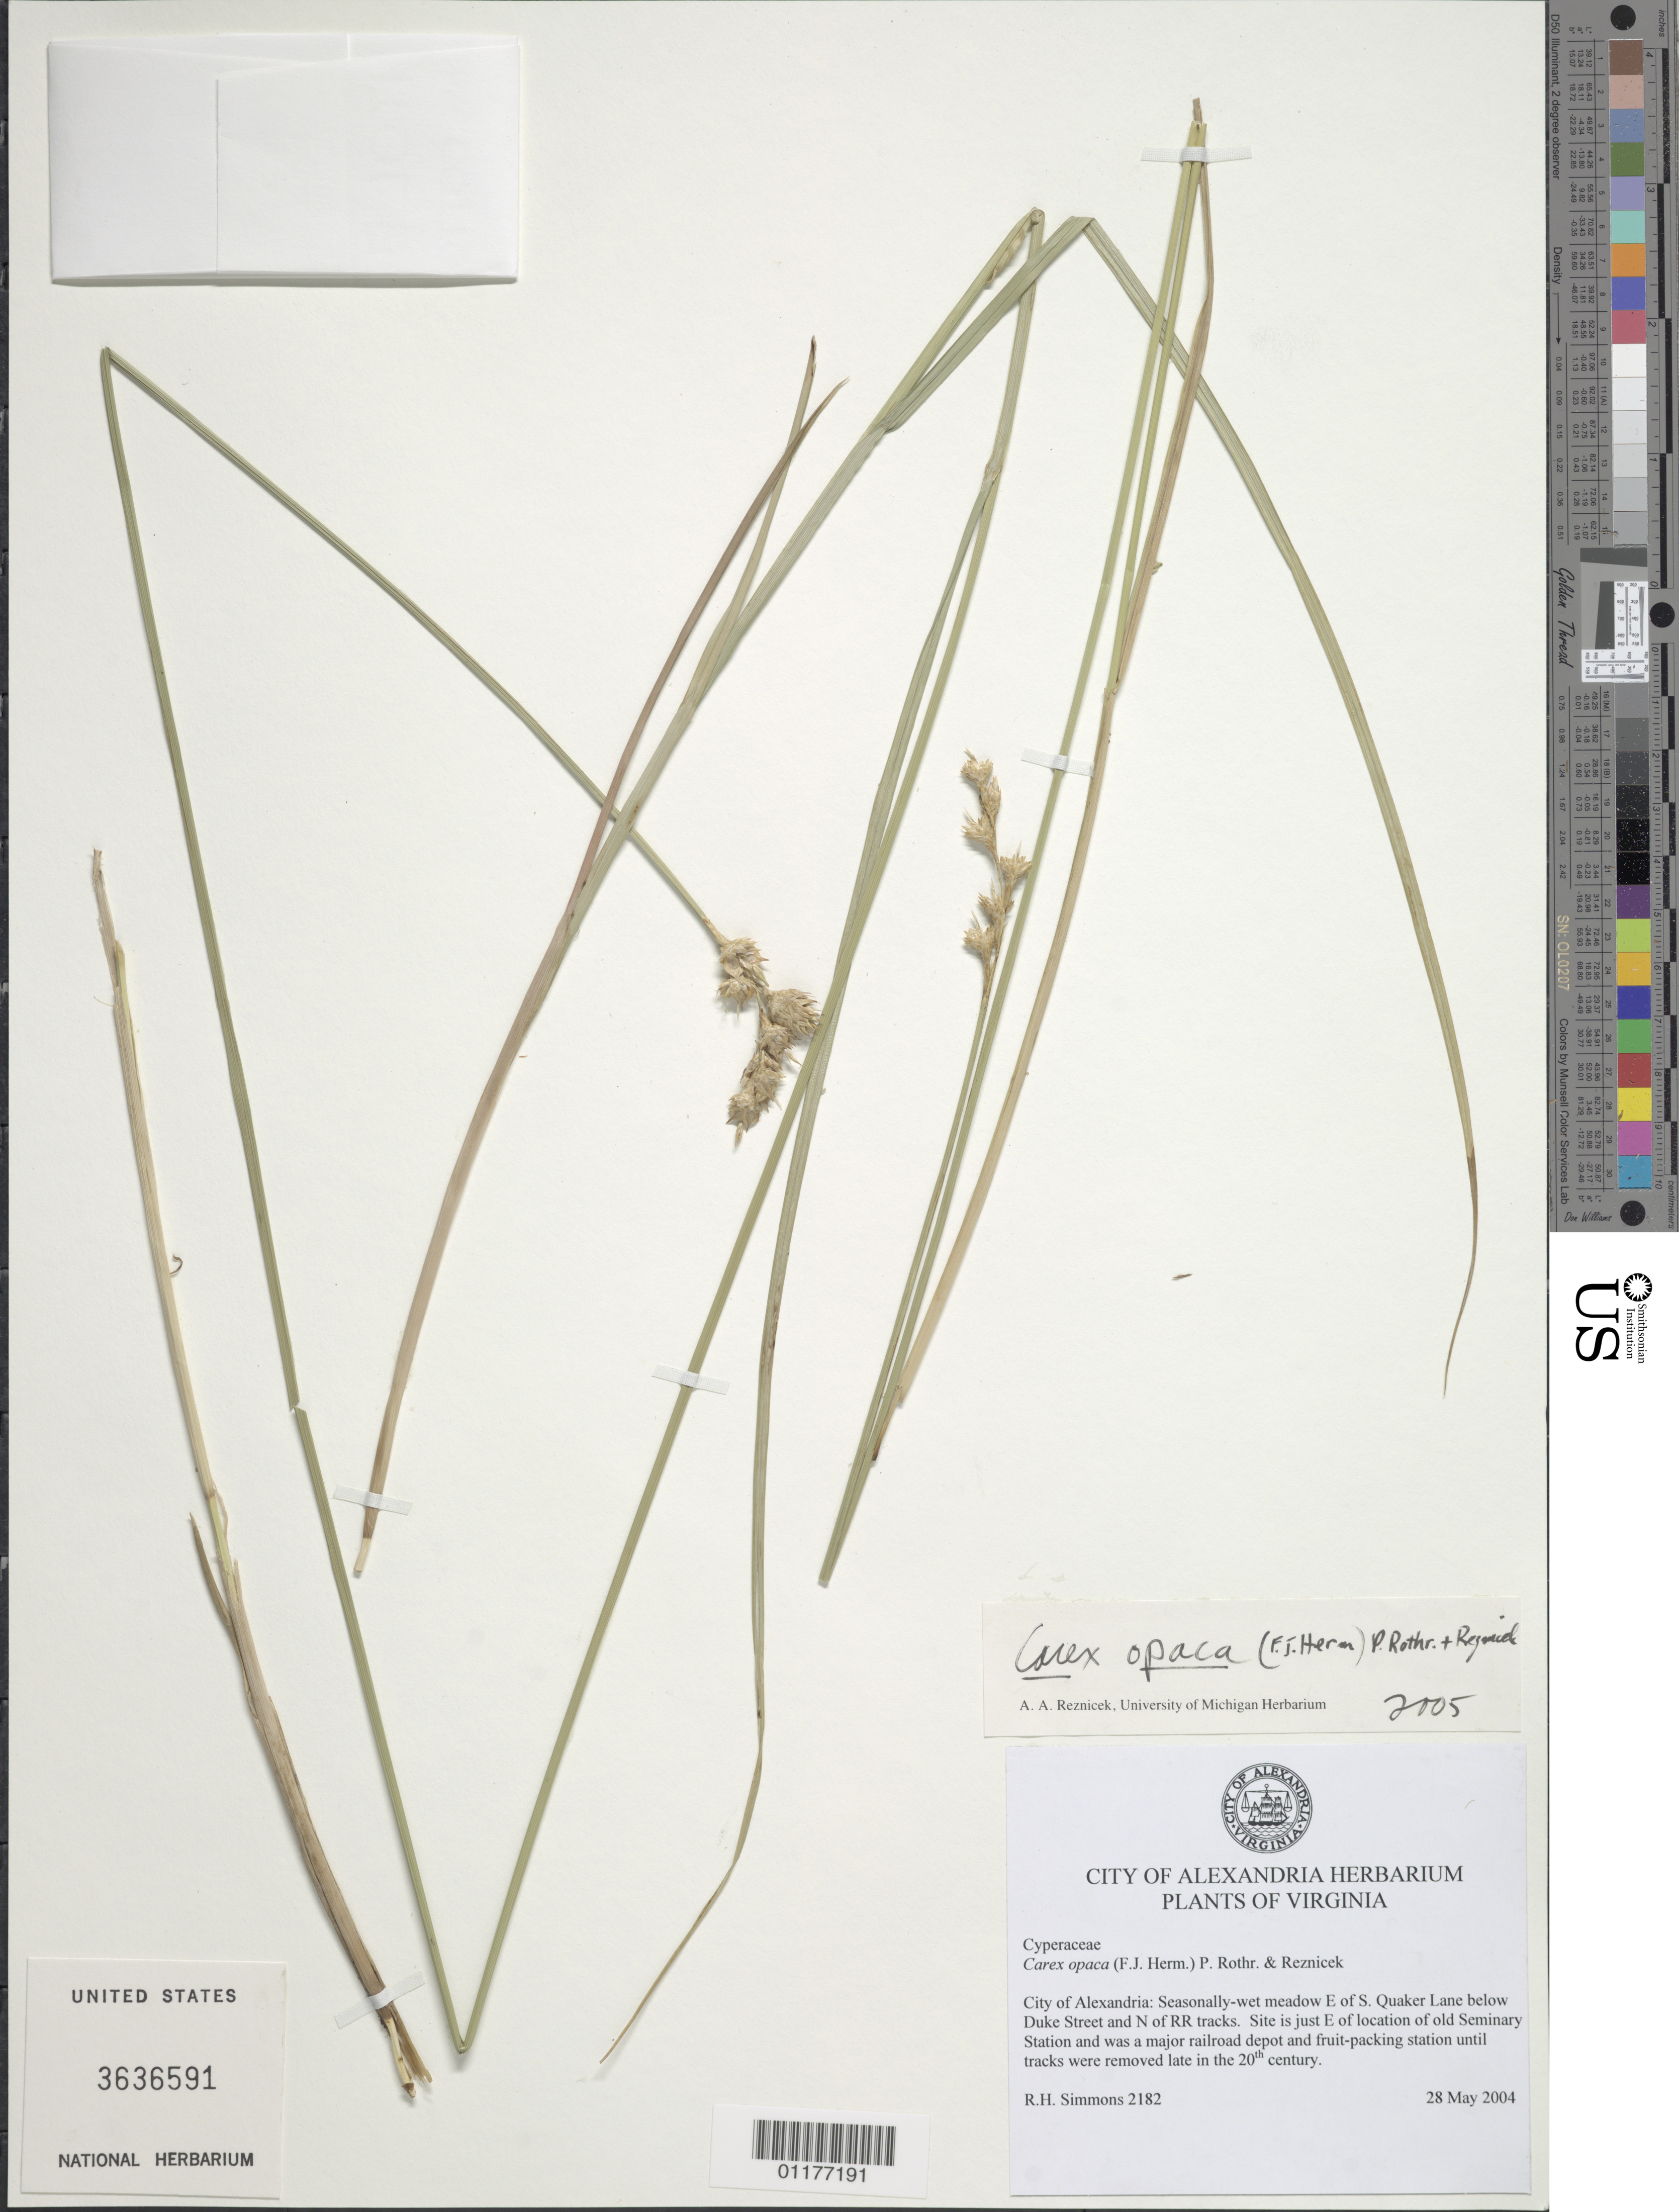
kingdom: Plantae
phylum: Tracheophyta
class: Liliopsida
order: Poales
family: Cyperaceae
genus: Carex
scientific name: Carex opaca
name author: (F.J. Herm.) P. Rothr. & Reznicek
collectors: R. H. Simmons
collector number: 2182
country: United States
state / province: Virginia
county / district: City of Alexandria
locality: Alexandria, E of S. Quaker Lane below Duke St. and N of RR tracks, E of old Seminary Station and was a major railroad depot and fruit-packing station until tracks were removed late int he 20th century.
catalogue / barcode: US 3636591